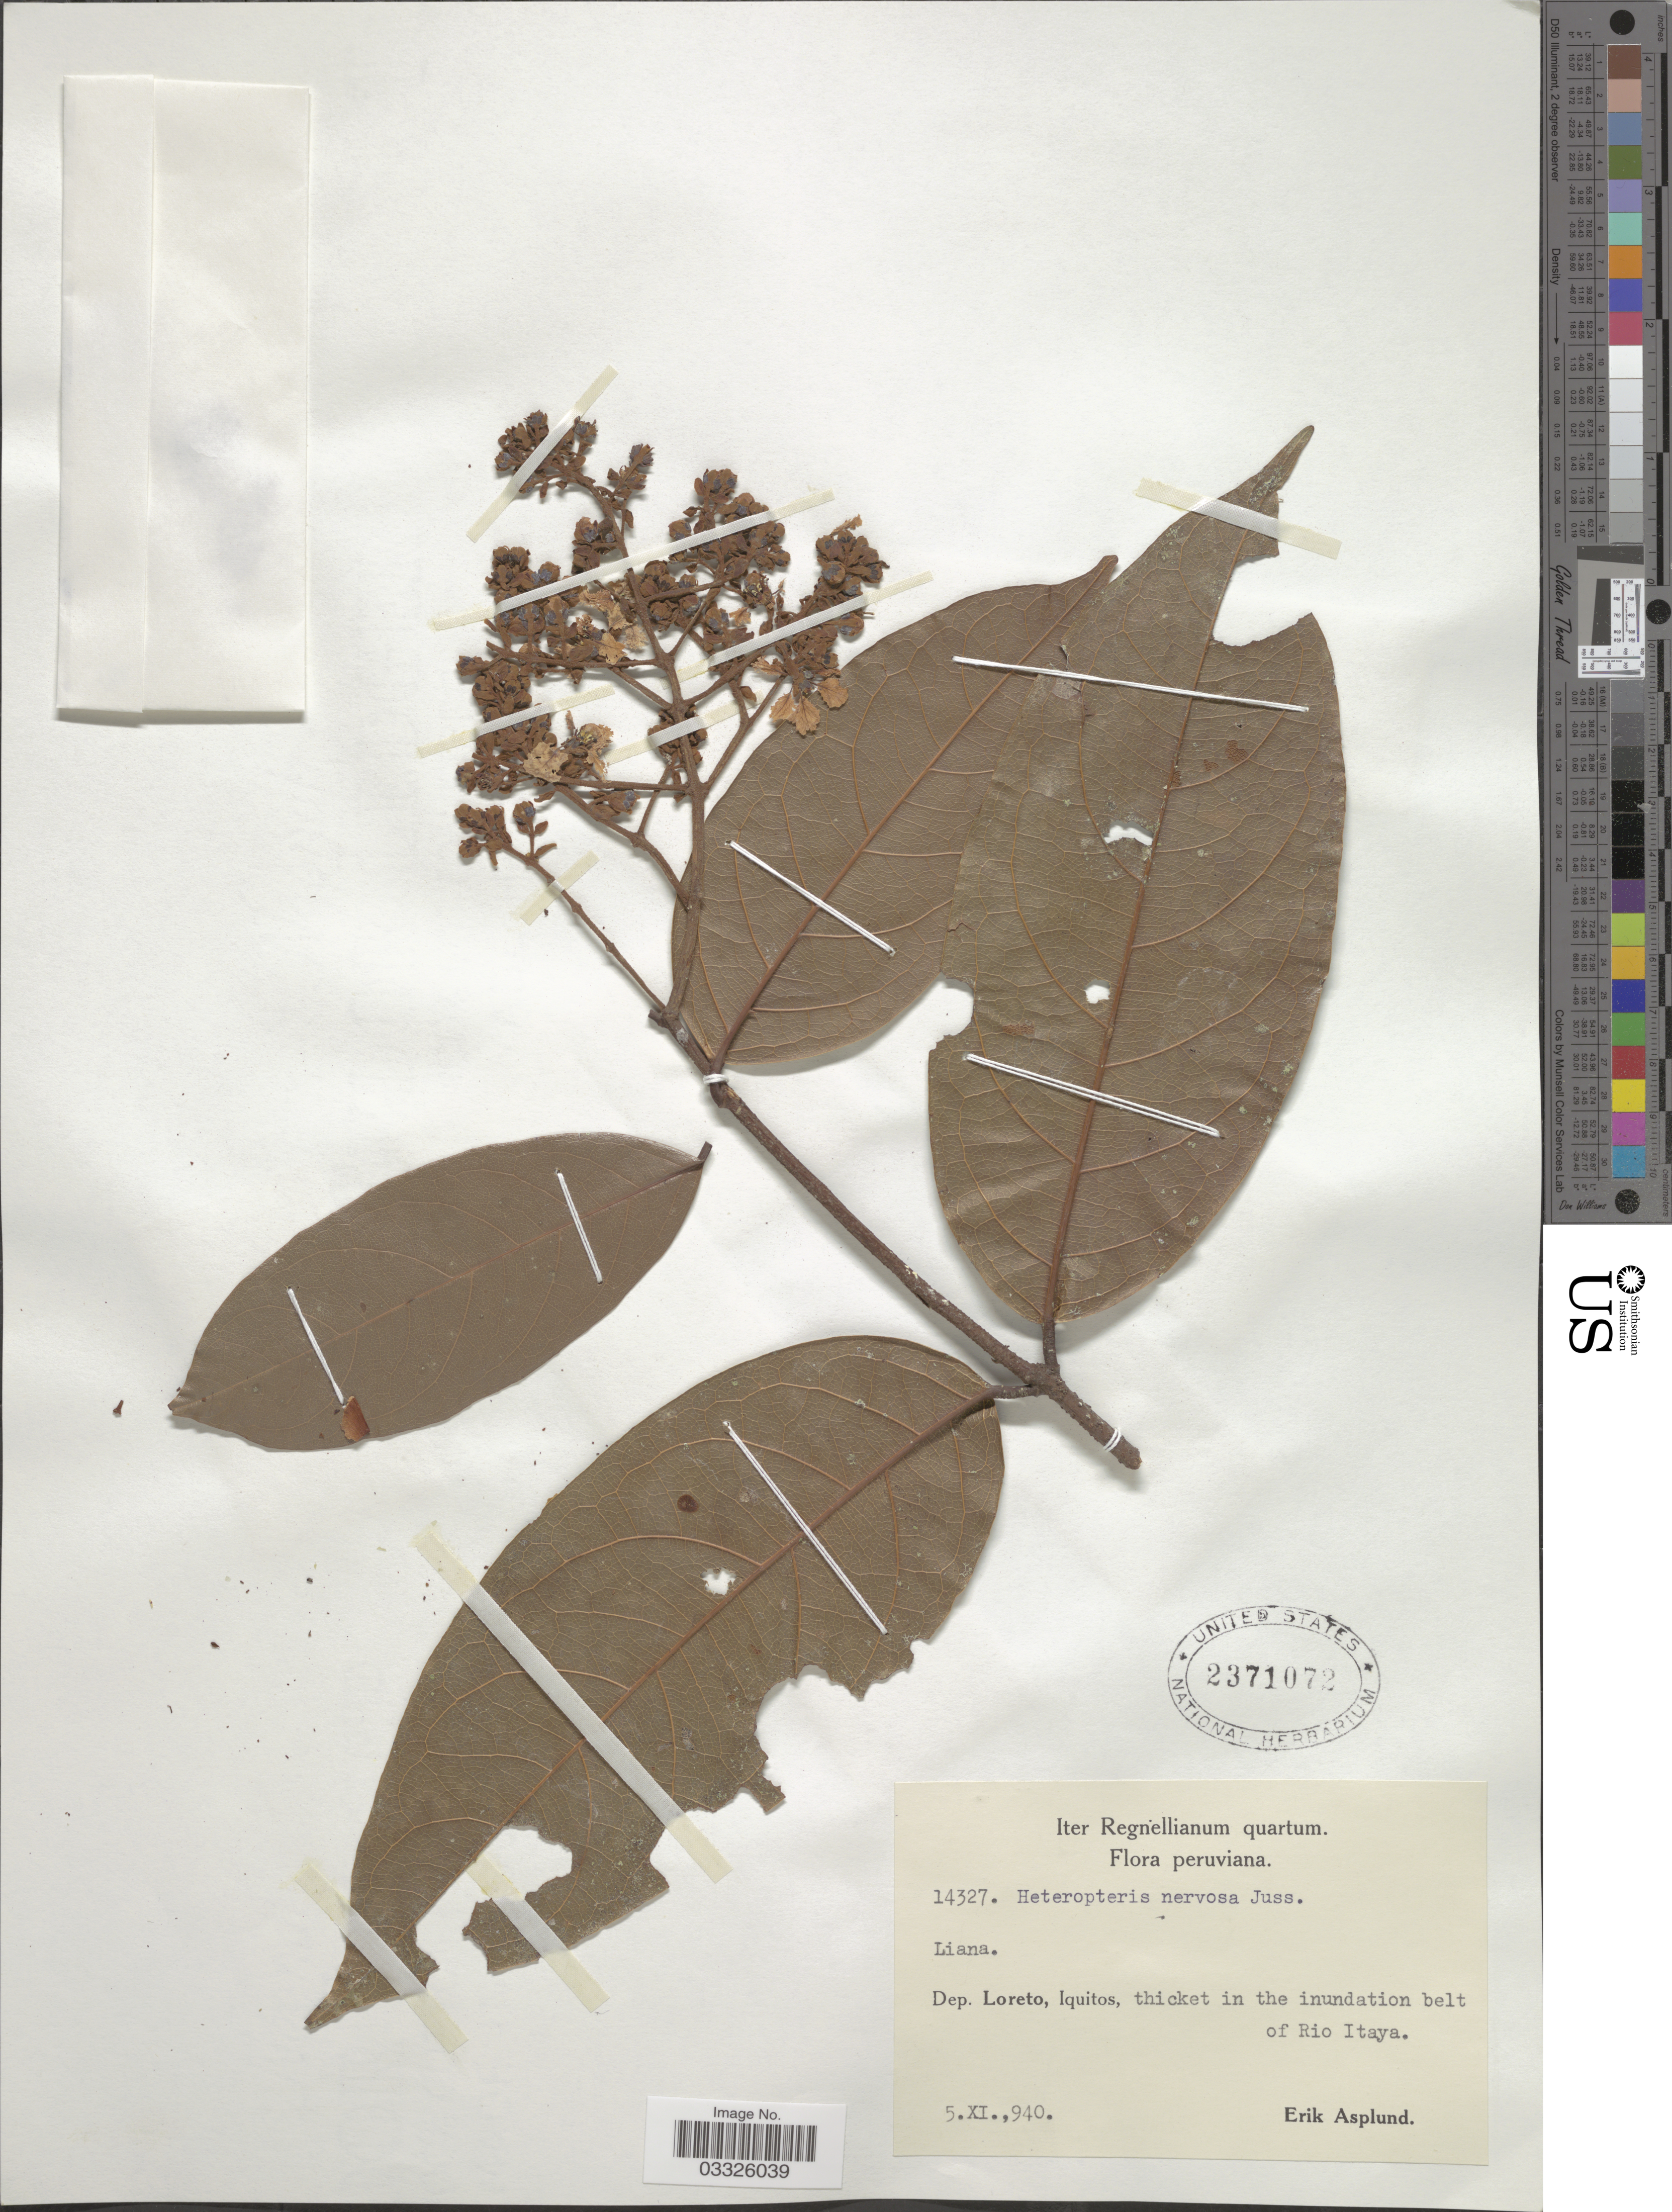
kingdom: Plantae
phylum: Tracheophyta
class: Magnoliopsida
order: Malpighiales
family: Malpighiaceae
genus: Heteropterys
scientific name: Heteropterys nervosa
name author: A. Juss.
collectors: E. Asplund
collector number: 14327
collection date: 1940-11-05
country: Peru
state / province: Loreto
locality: Dep. Loreto, Iquitos. Rio Itaya.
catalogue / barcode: US 2371072